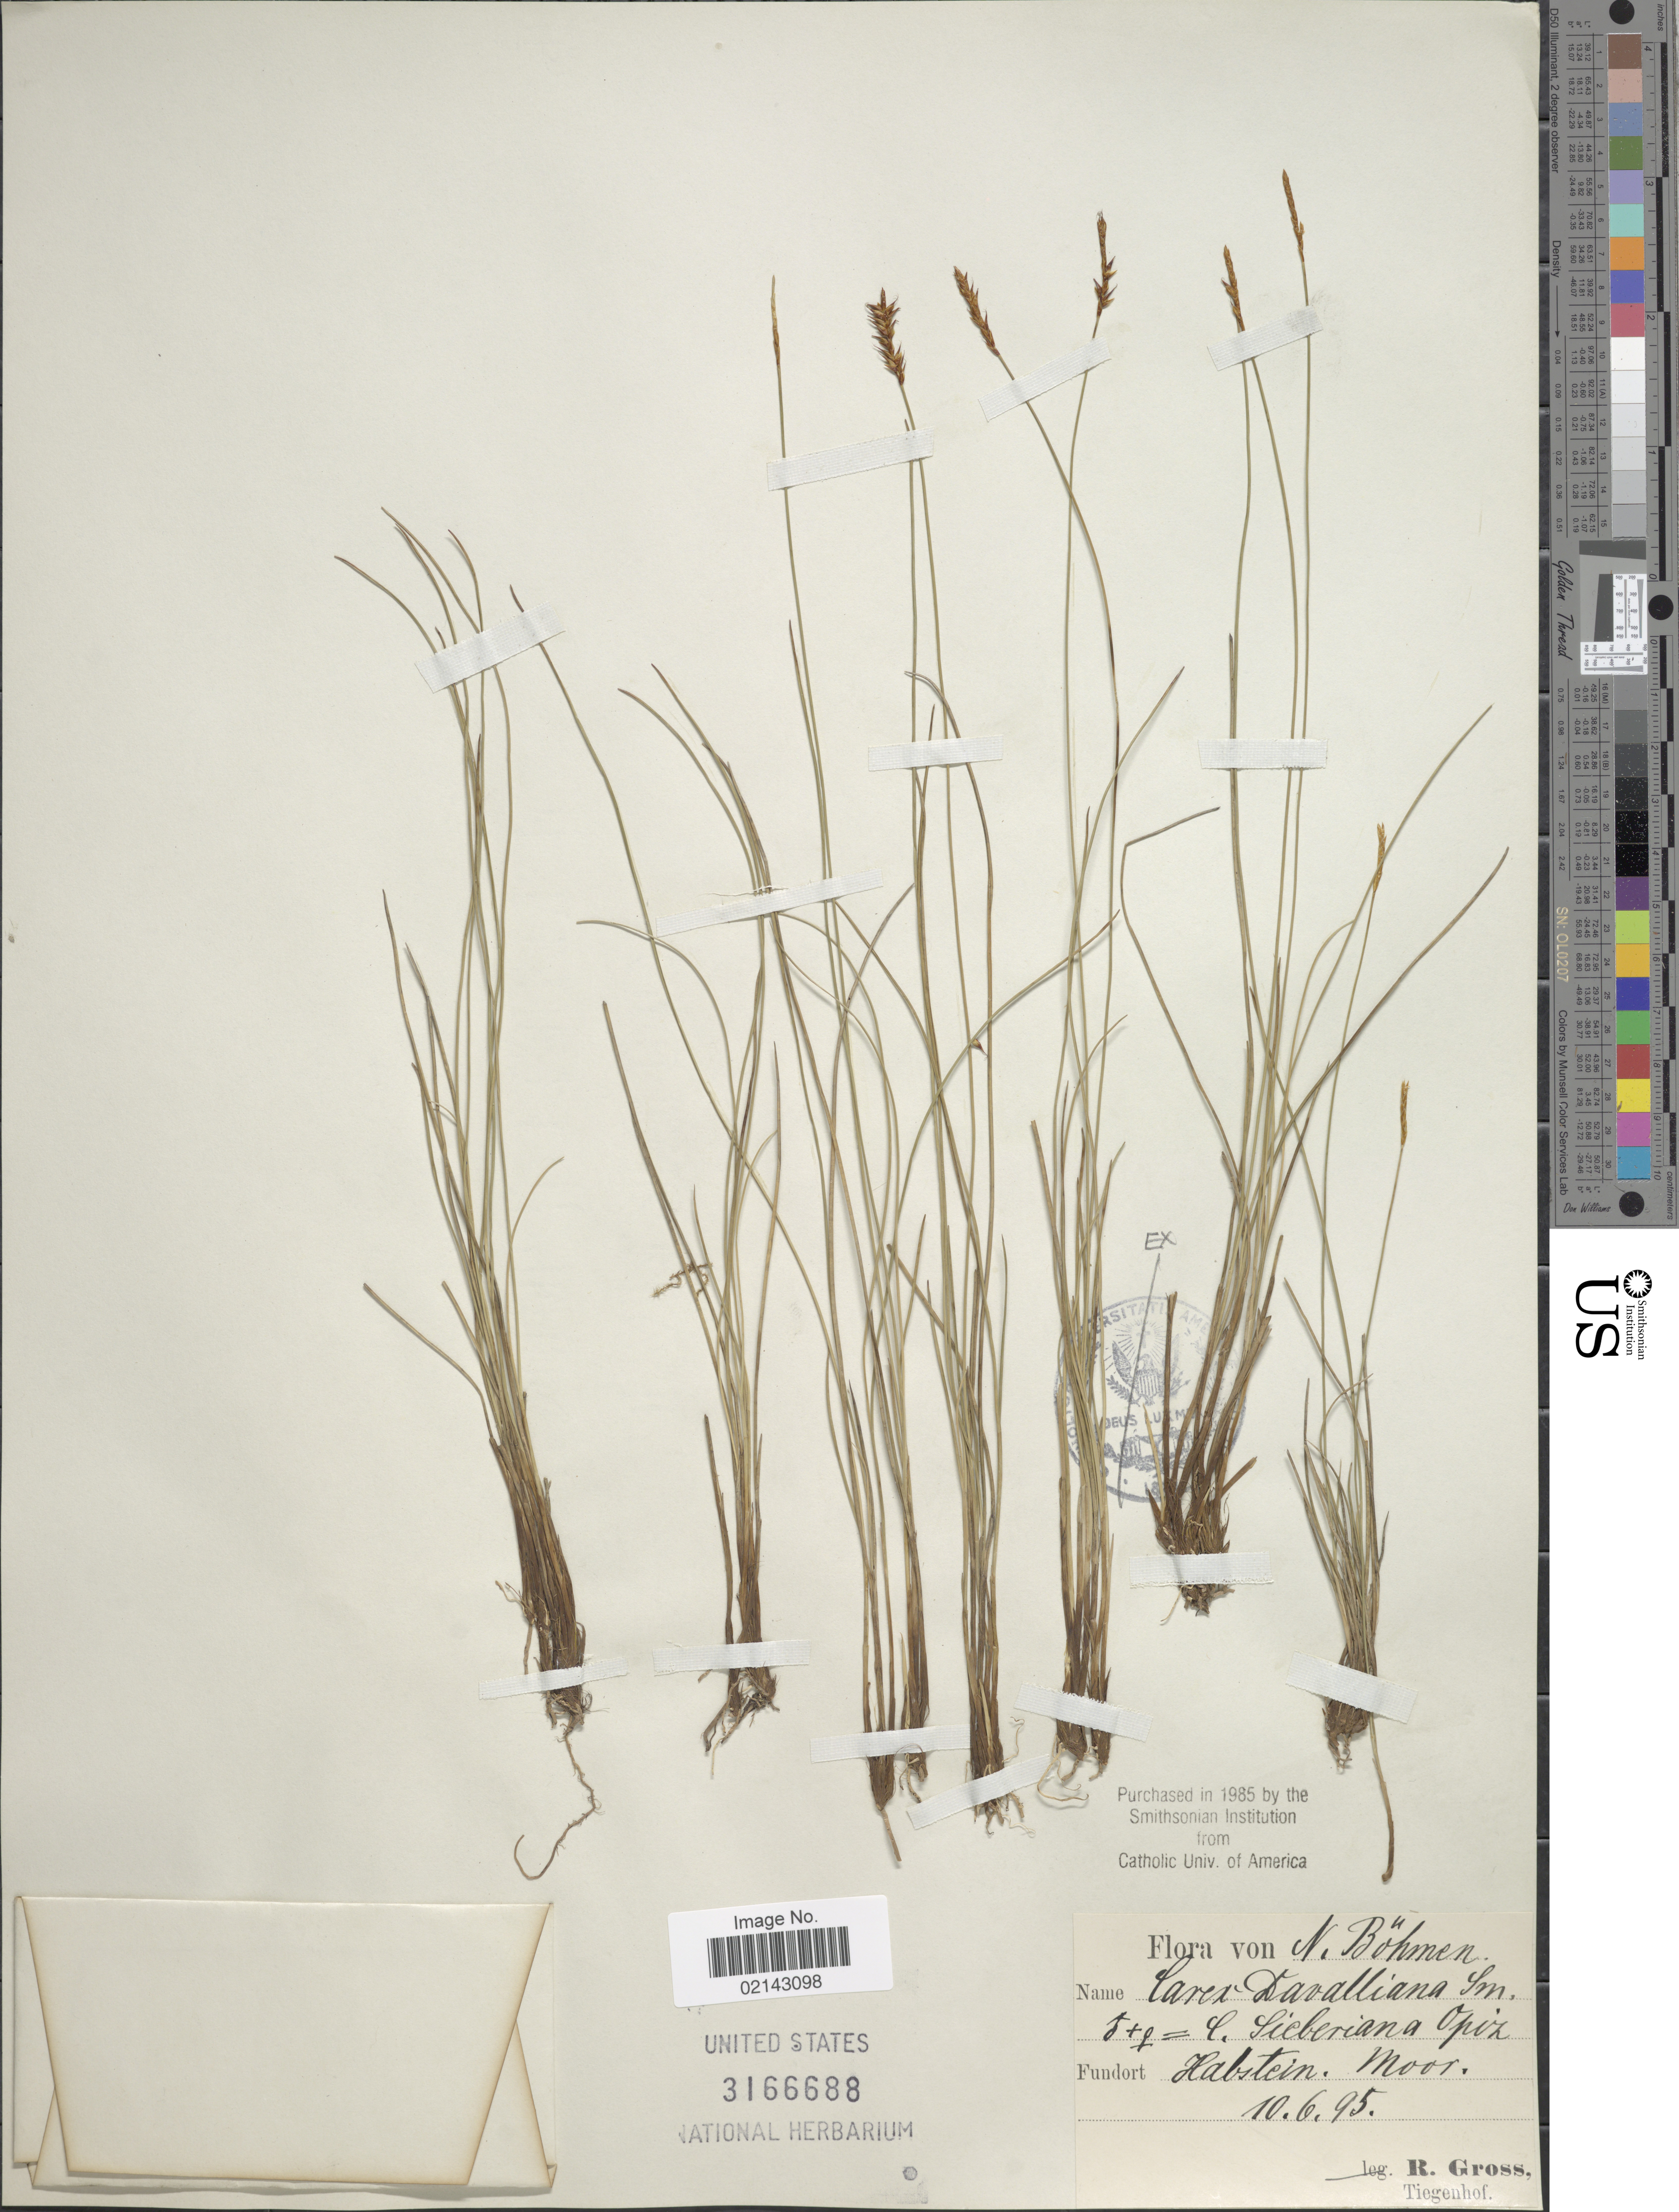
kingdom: Plantae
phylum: Tracheophyta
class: Liliopsida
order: Poales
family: Cyperaceae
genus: Carex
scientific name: Carex davalliana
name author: Sm.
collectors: R. Gross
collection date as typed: Transcribed d/m/y: 10/6/95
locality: N. Bohmen. Habstein. Moor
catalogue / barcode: US 3166688